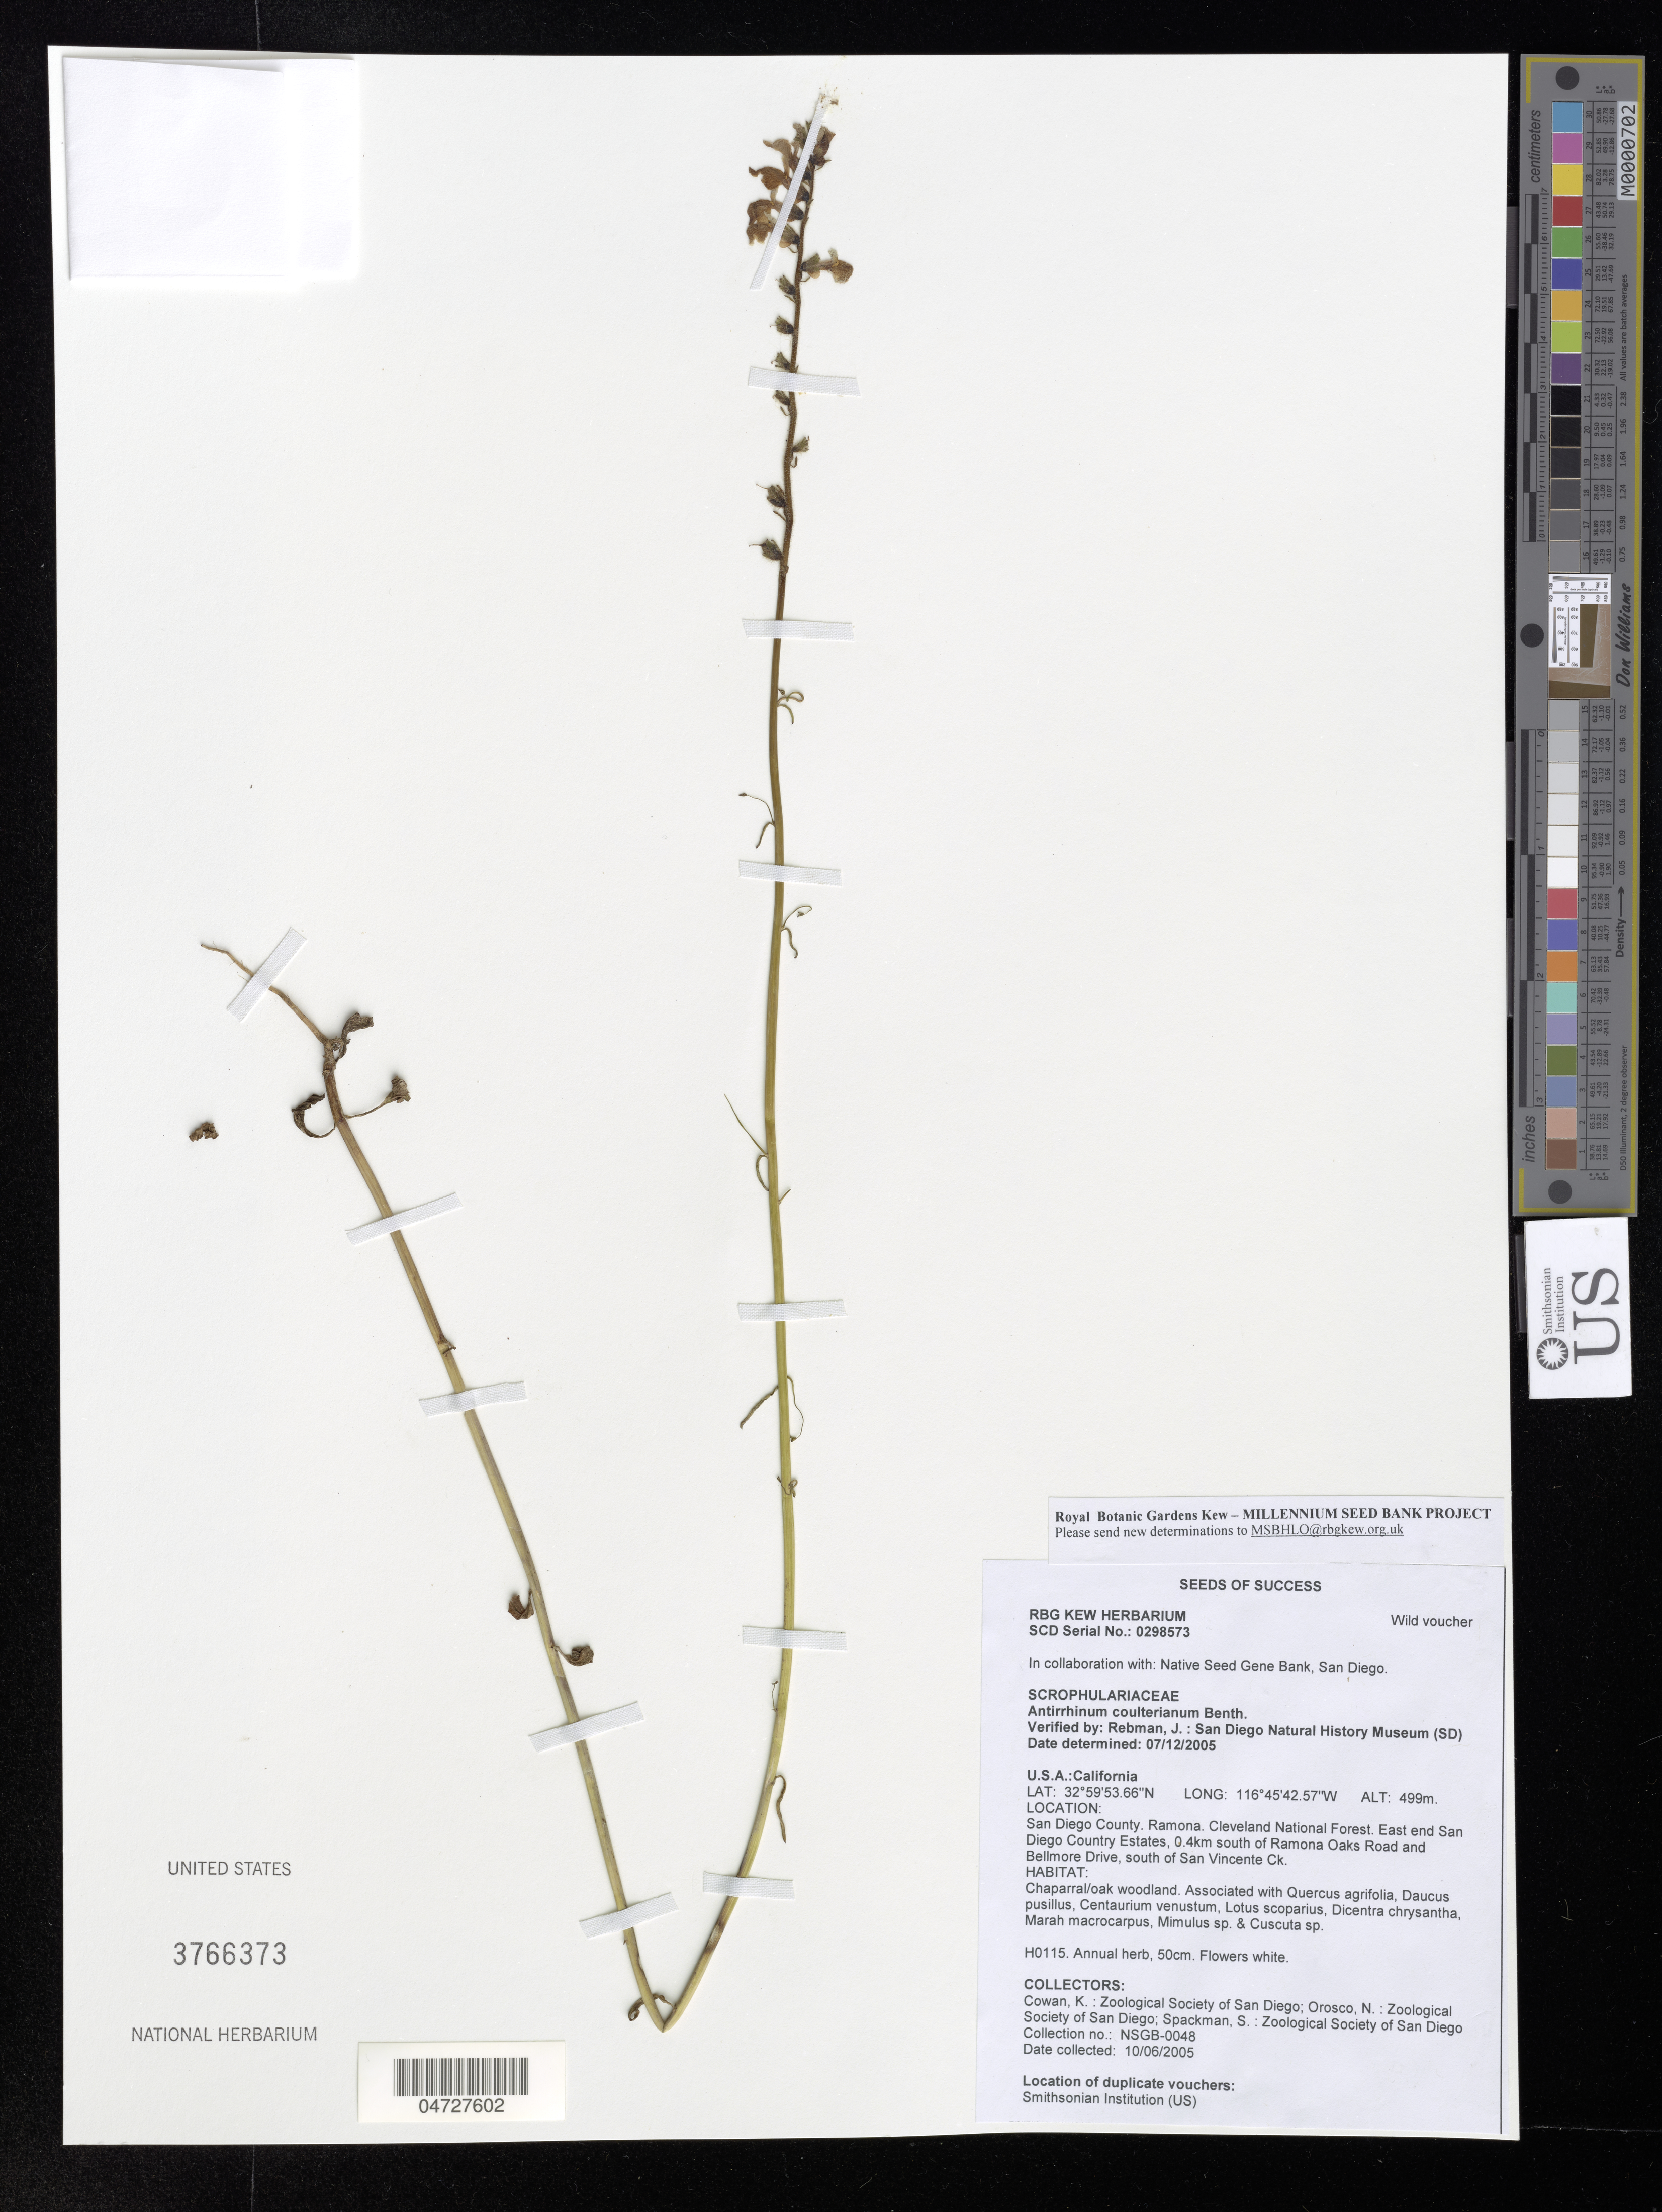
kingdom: Plantae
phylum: Tracheophyta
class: Magnoliopsida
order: Lamiales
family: Plantaginaceae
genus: Antirrhinum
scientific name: Antirrhinum coulterianum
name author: Benth. ex A. DC.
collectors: K. Cowan, N. Orosco & S. Spackman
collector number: NSGB-0048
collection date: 2005-06-10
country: United States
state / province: California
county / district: San Diego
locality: San DIego County. Ramona. Cleveland National Forest. East end San Diego Country Estates, 0.4km south of Ramona Oaks Road and Bellmore Drive, south of San Vincente Ck.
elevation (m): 499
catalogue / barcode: US 3766373